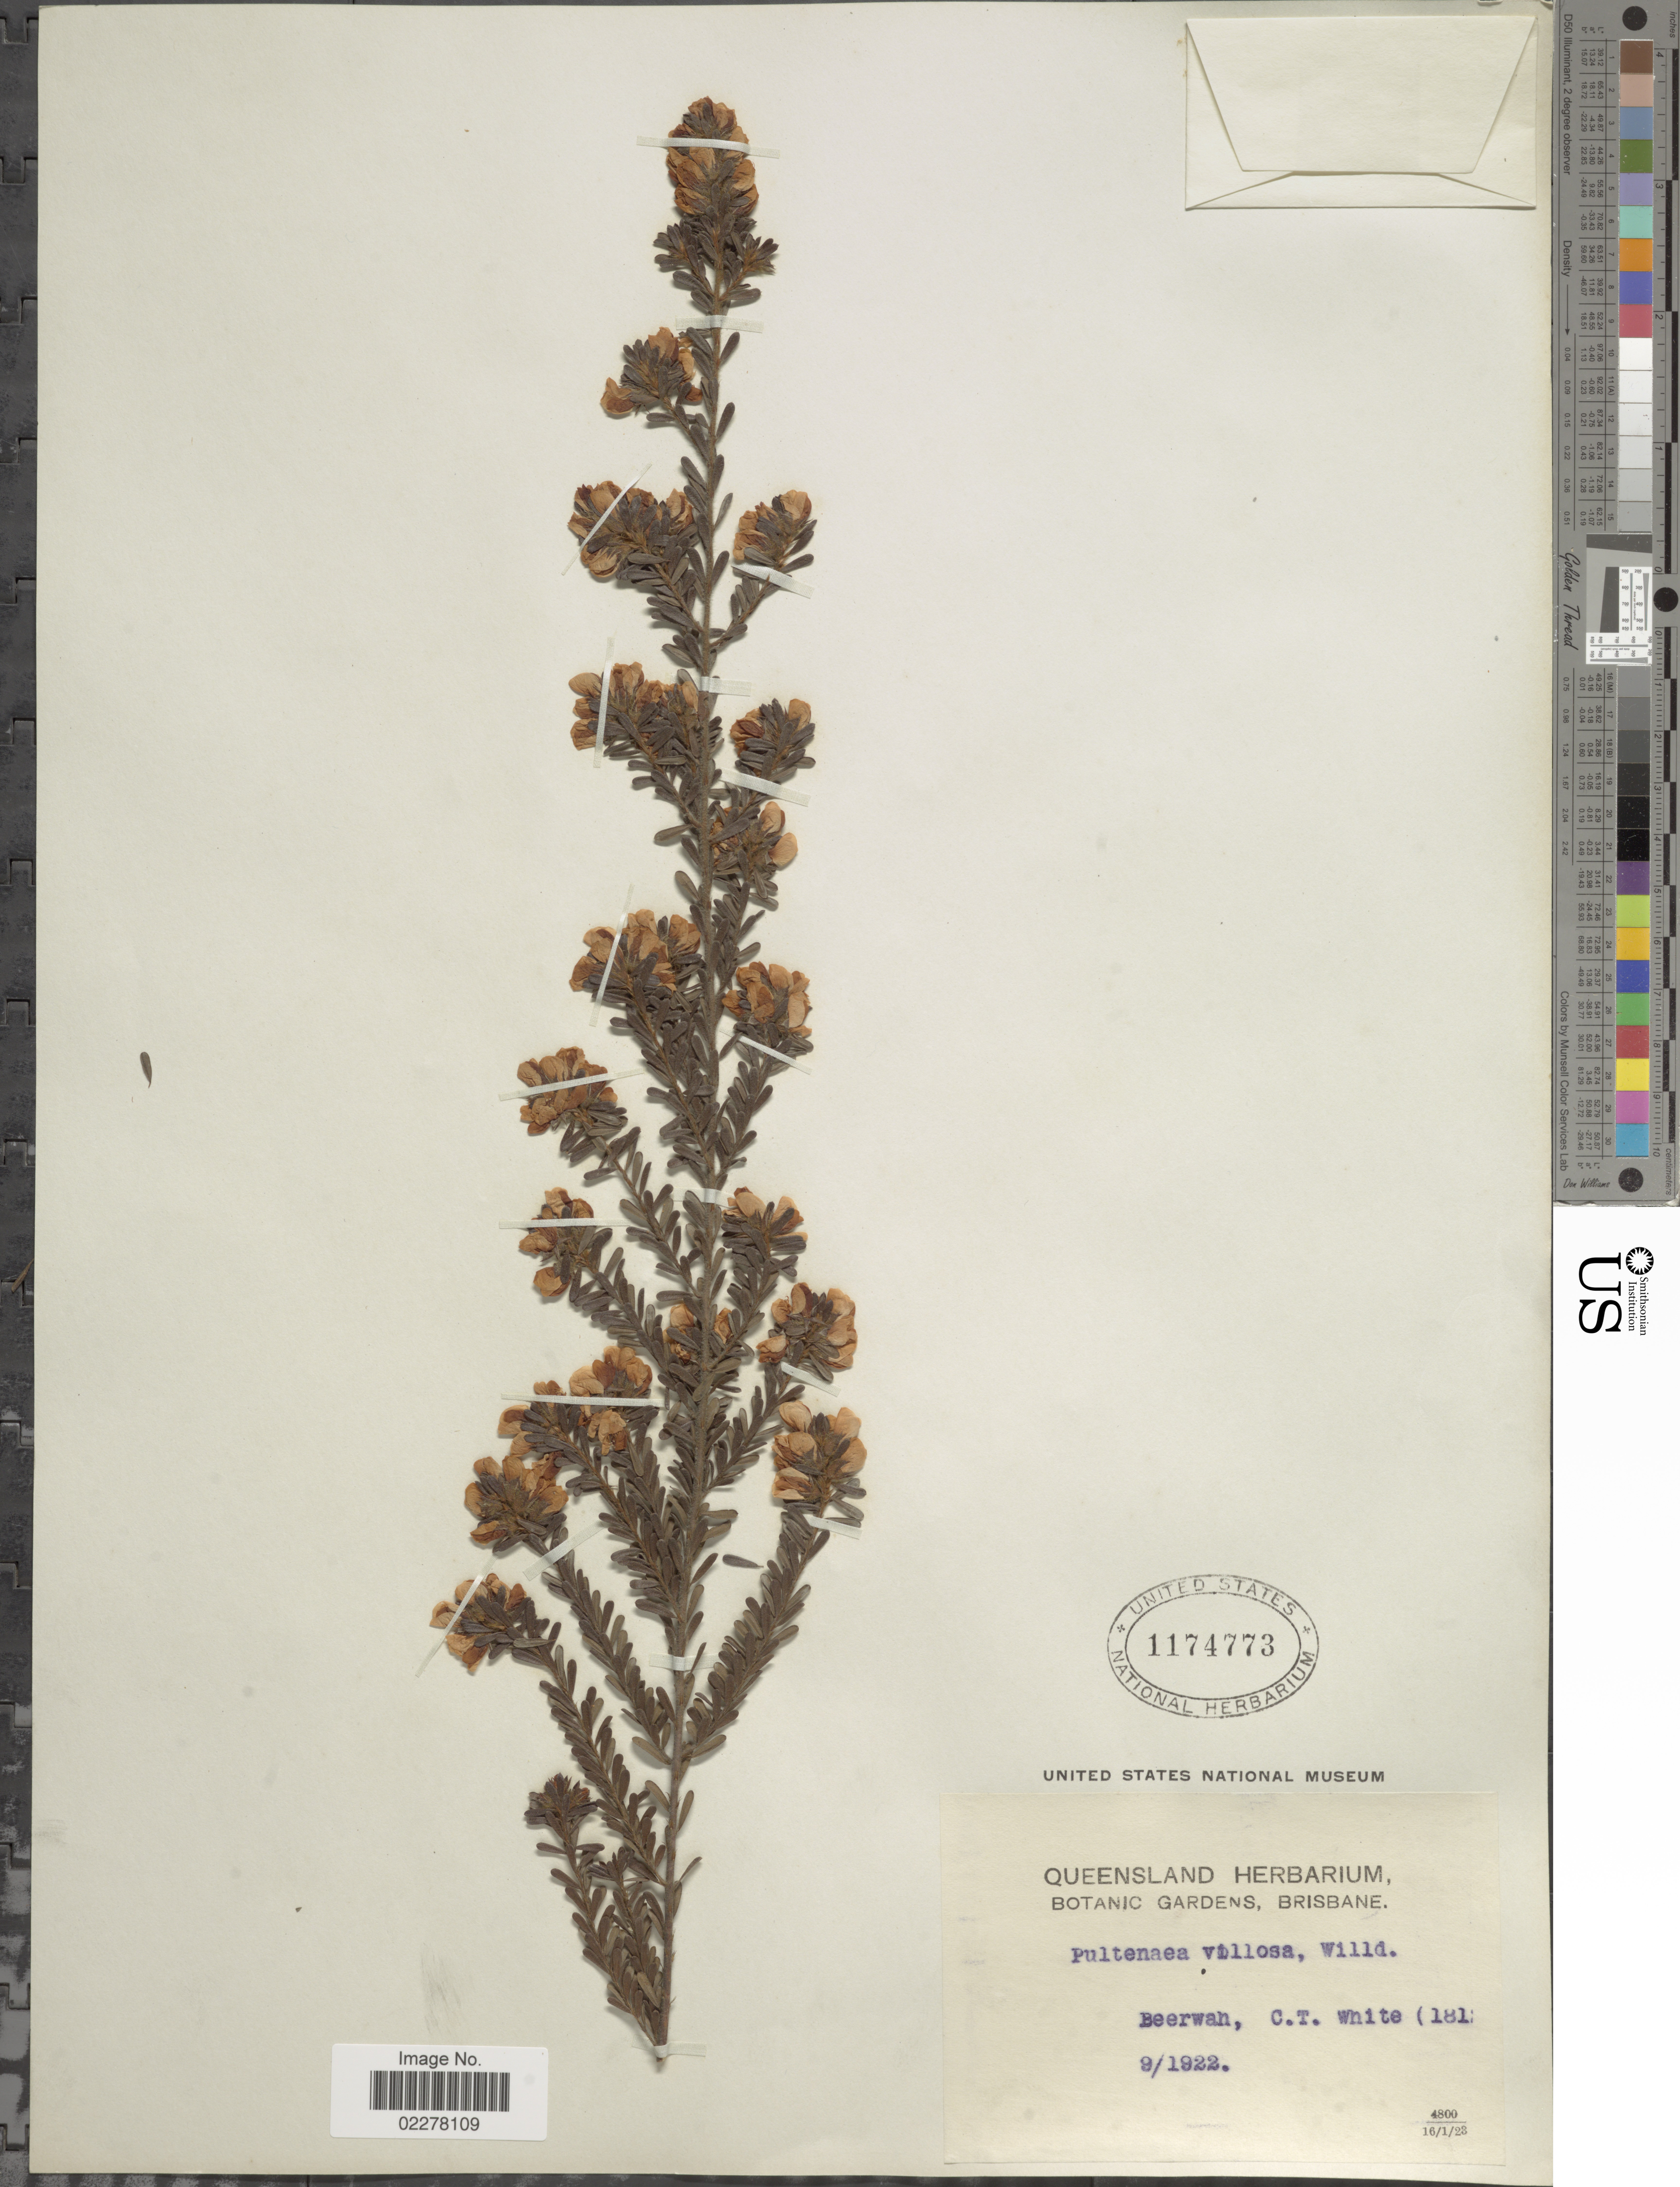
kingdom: Plantae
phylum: Tracheophyta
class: Magnoliopsida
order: Fabales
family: Fabaceae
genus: Pultenaea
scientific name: Pultenaea villosa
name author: Willd.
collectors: C. T. White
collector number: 181!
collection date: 1922-09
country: Australia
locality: Beerwah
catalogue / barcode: US 1174773